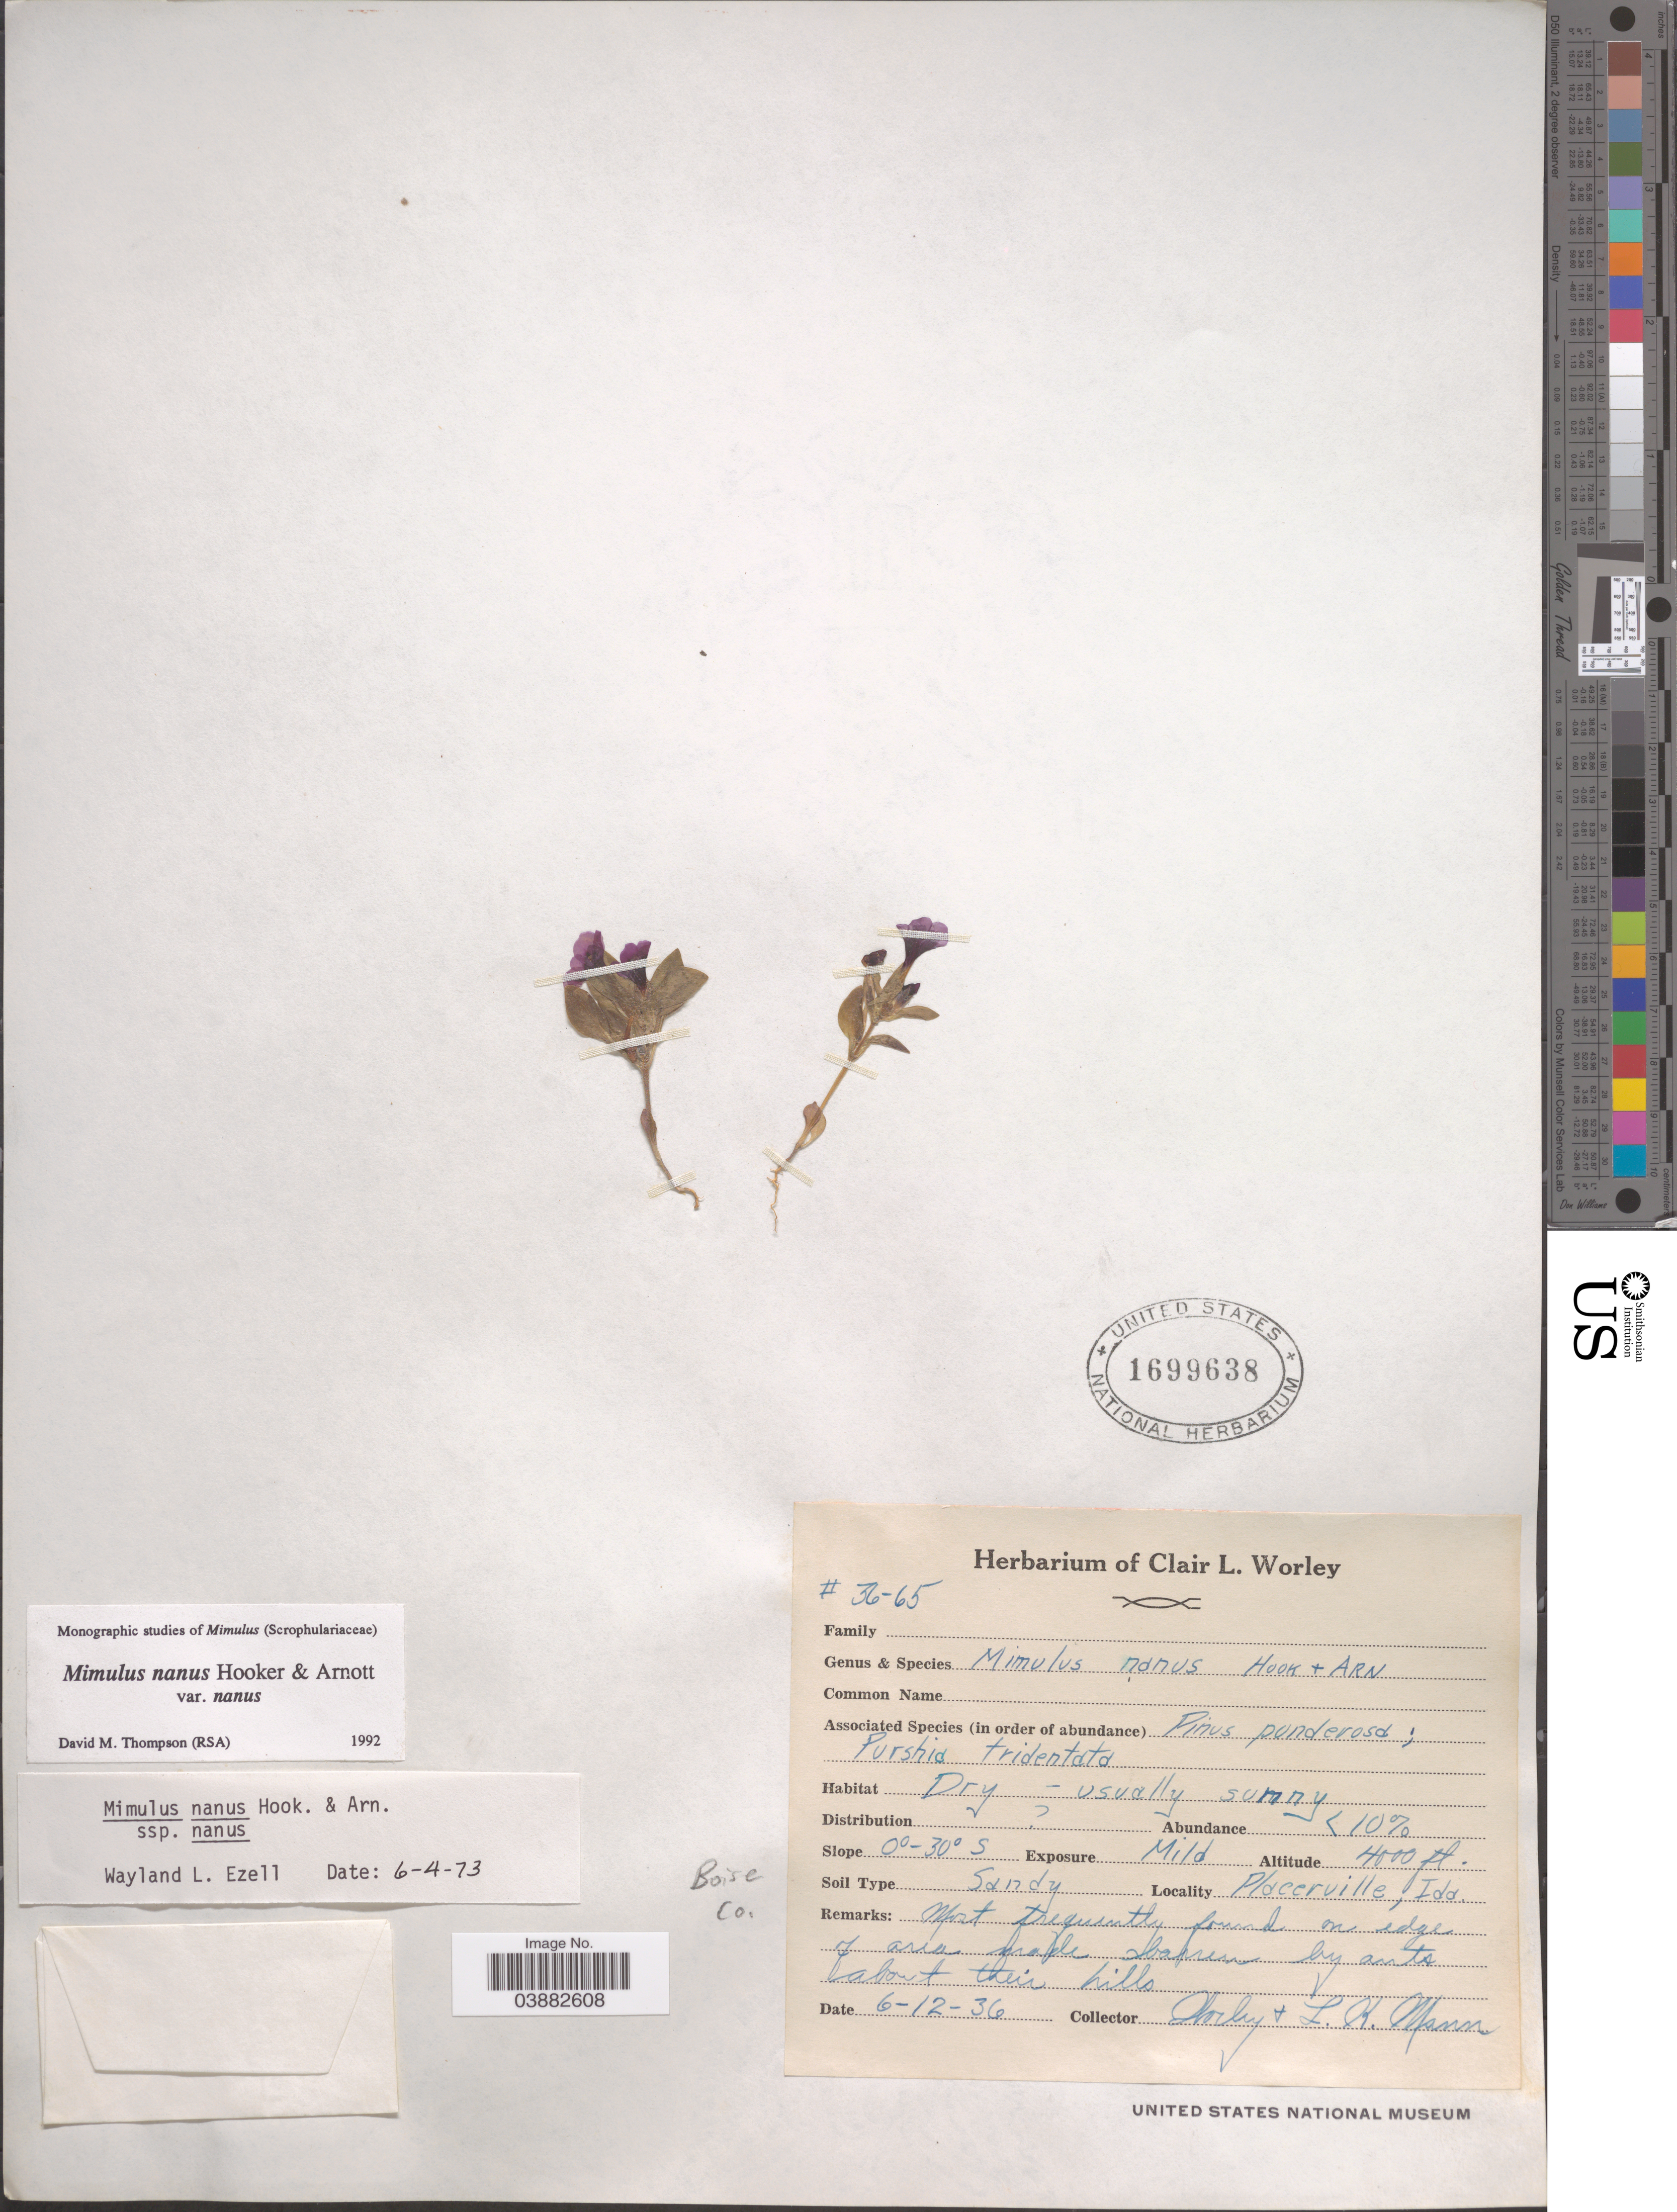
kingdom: Plantae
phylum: Tracheophyta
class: Magnoliopsida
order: Lamiales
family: Phrymaceae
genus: Mimulus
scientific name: Mimulus nanus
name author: Hook. & Arn.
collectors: C. Worley & L. K. Mann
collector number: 36-65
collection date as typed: Transcribed d/m/y: 12/6/36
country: United States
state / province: Idaho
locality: Placerville. Boise Co.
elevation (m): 1219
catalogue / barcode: US 1699638